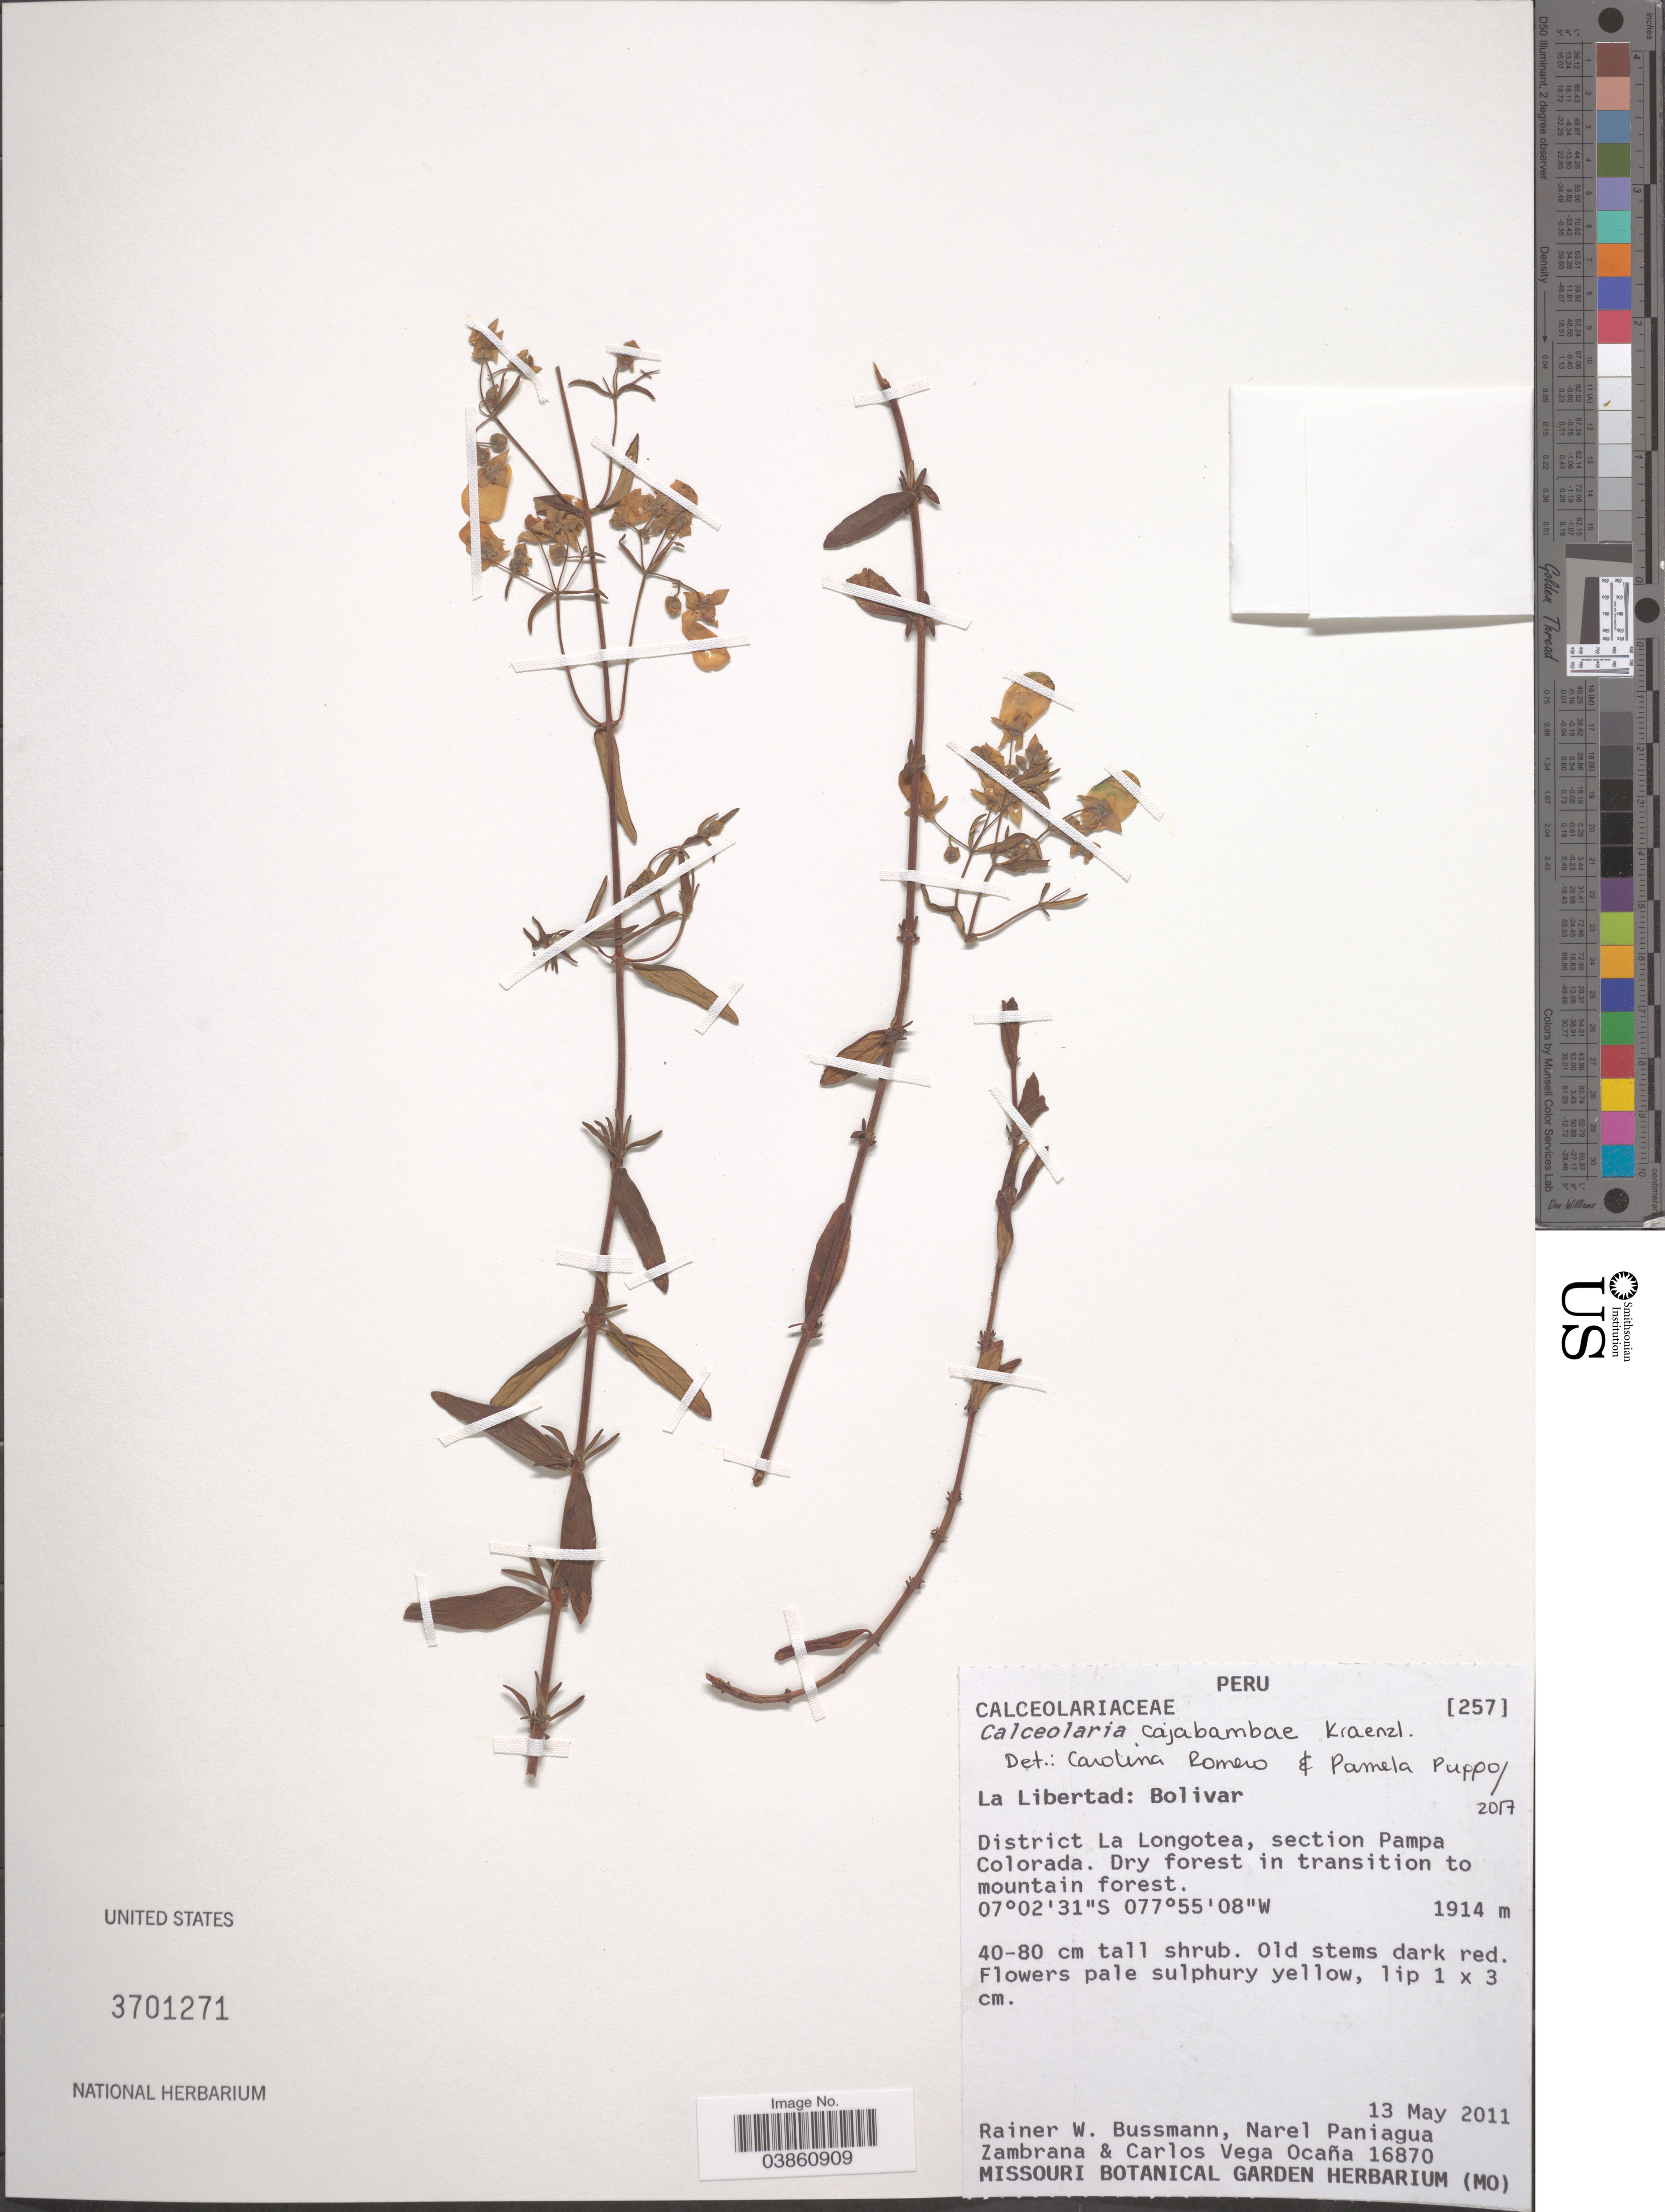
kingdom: Plantae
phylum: Tracheophyta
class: Magnoliopsida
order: Lamiales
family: Calceolariaceae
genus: Calceolaria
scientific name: Calceolaria cajabambae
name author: Kraenzl.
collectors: R. W. Bussmann, N. Paniagua, Z. Ocaña & C. Ocaña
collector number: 16870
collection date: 2011-05-13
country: Peru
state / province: La Libertad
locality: Bolivar. District La Longotea, section Pampa Colorada.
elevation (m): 1914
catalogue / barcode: US 3701271